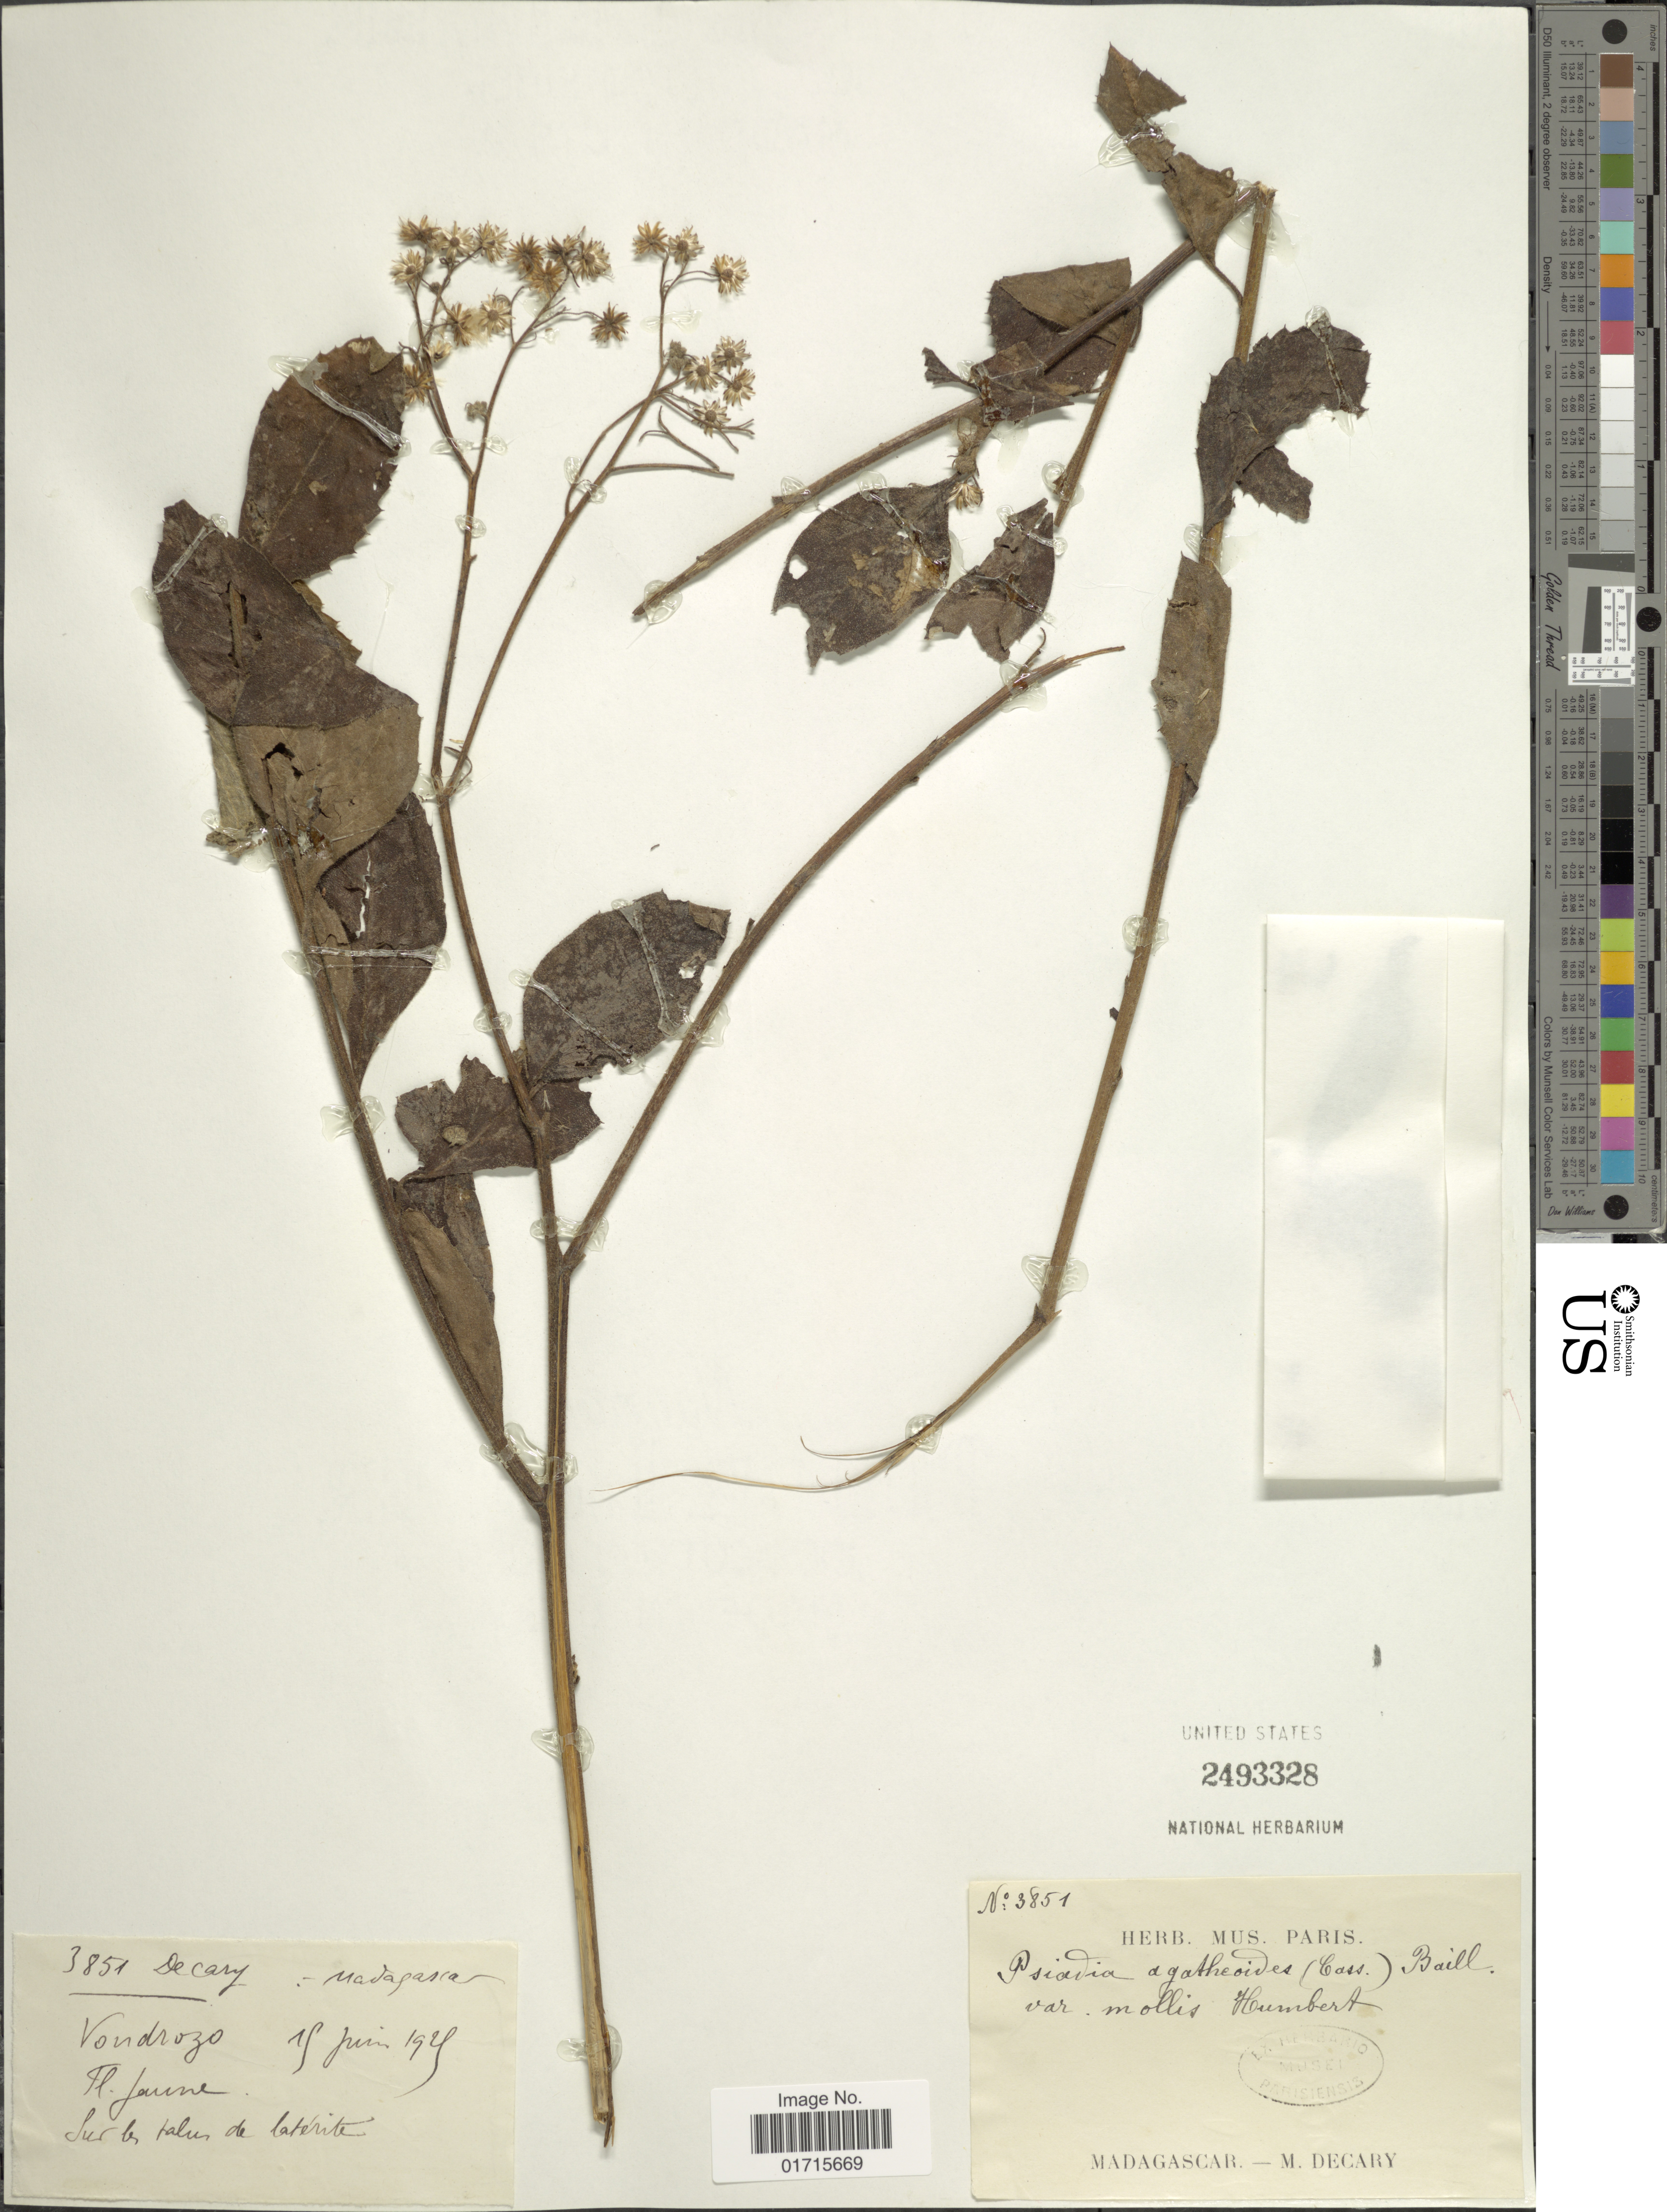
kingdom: Plantae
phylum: Tracheophyta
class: Magnoliopsida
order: Asterales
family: Asteraceae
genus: Psiadia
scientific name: Psiadia agathaeoides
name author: (Cass.) Drake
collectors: R. Decary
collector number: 3851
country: Madagascar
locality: Madagascar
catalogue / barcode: US 2493328